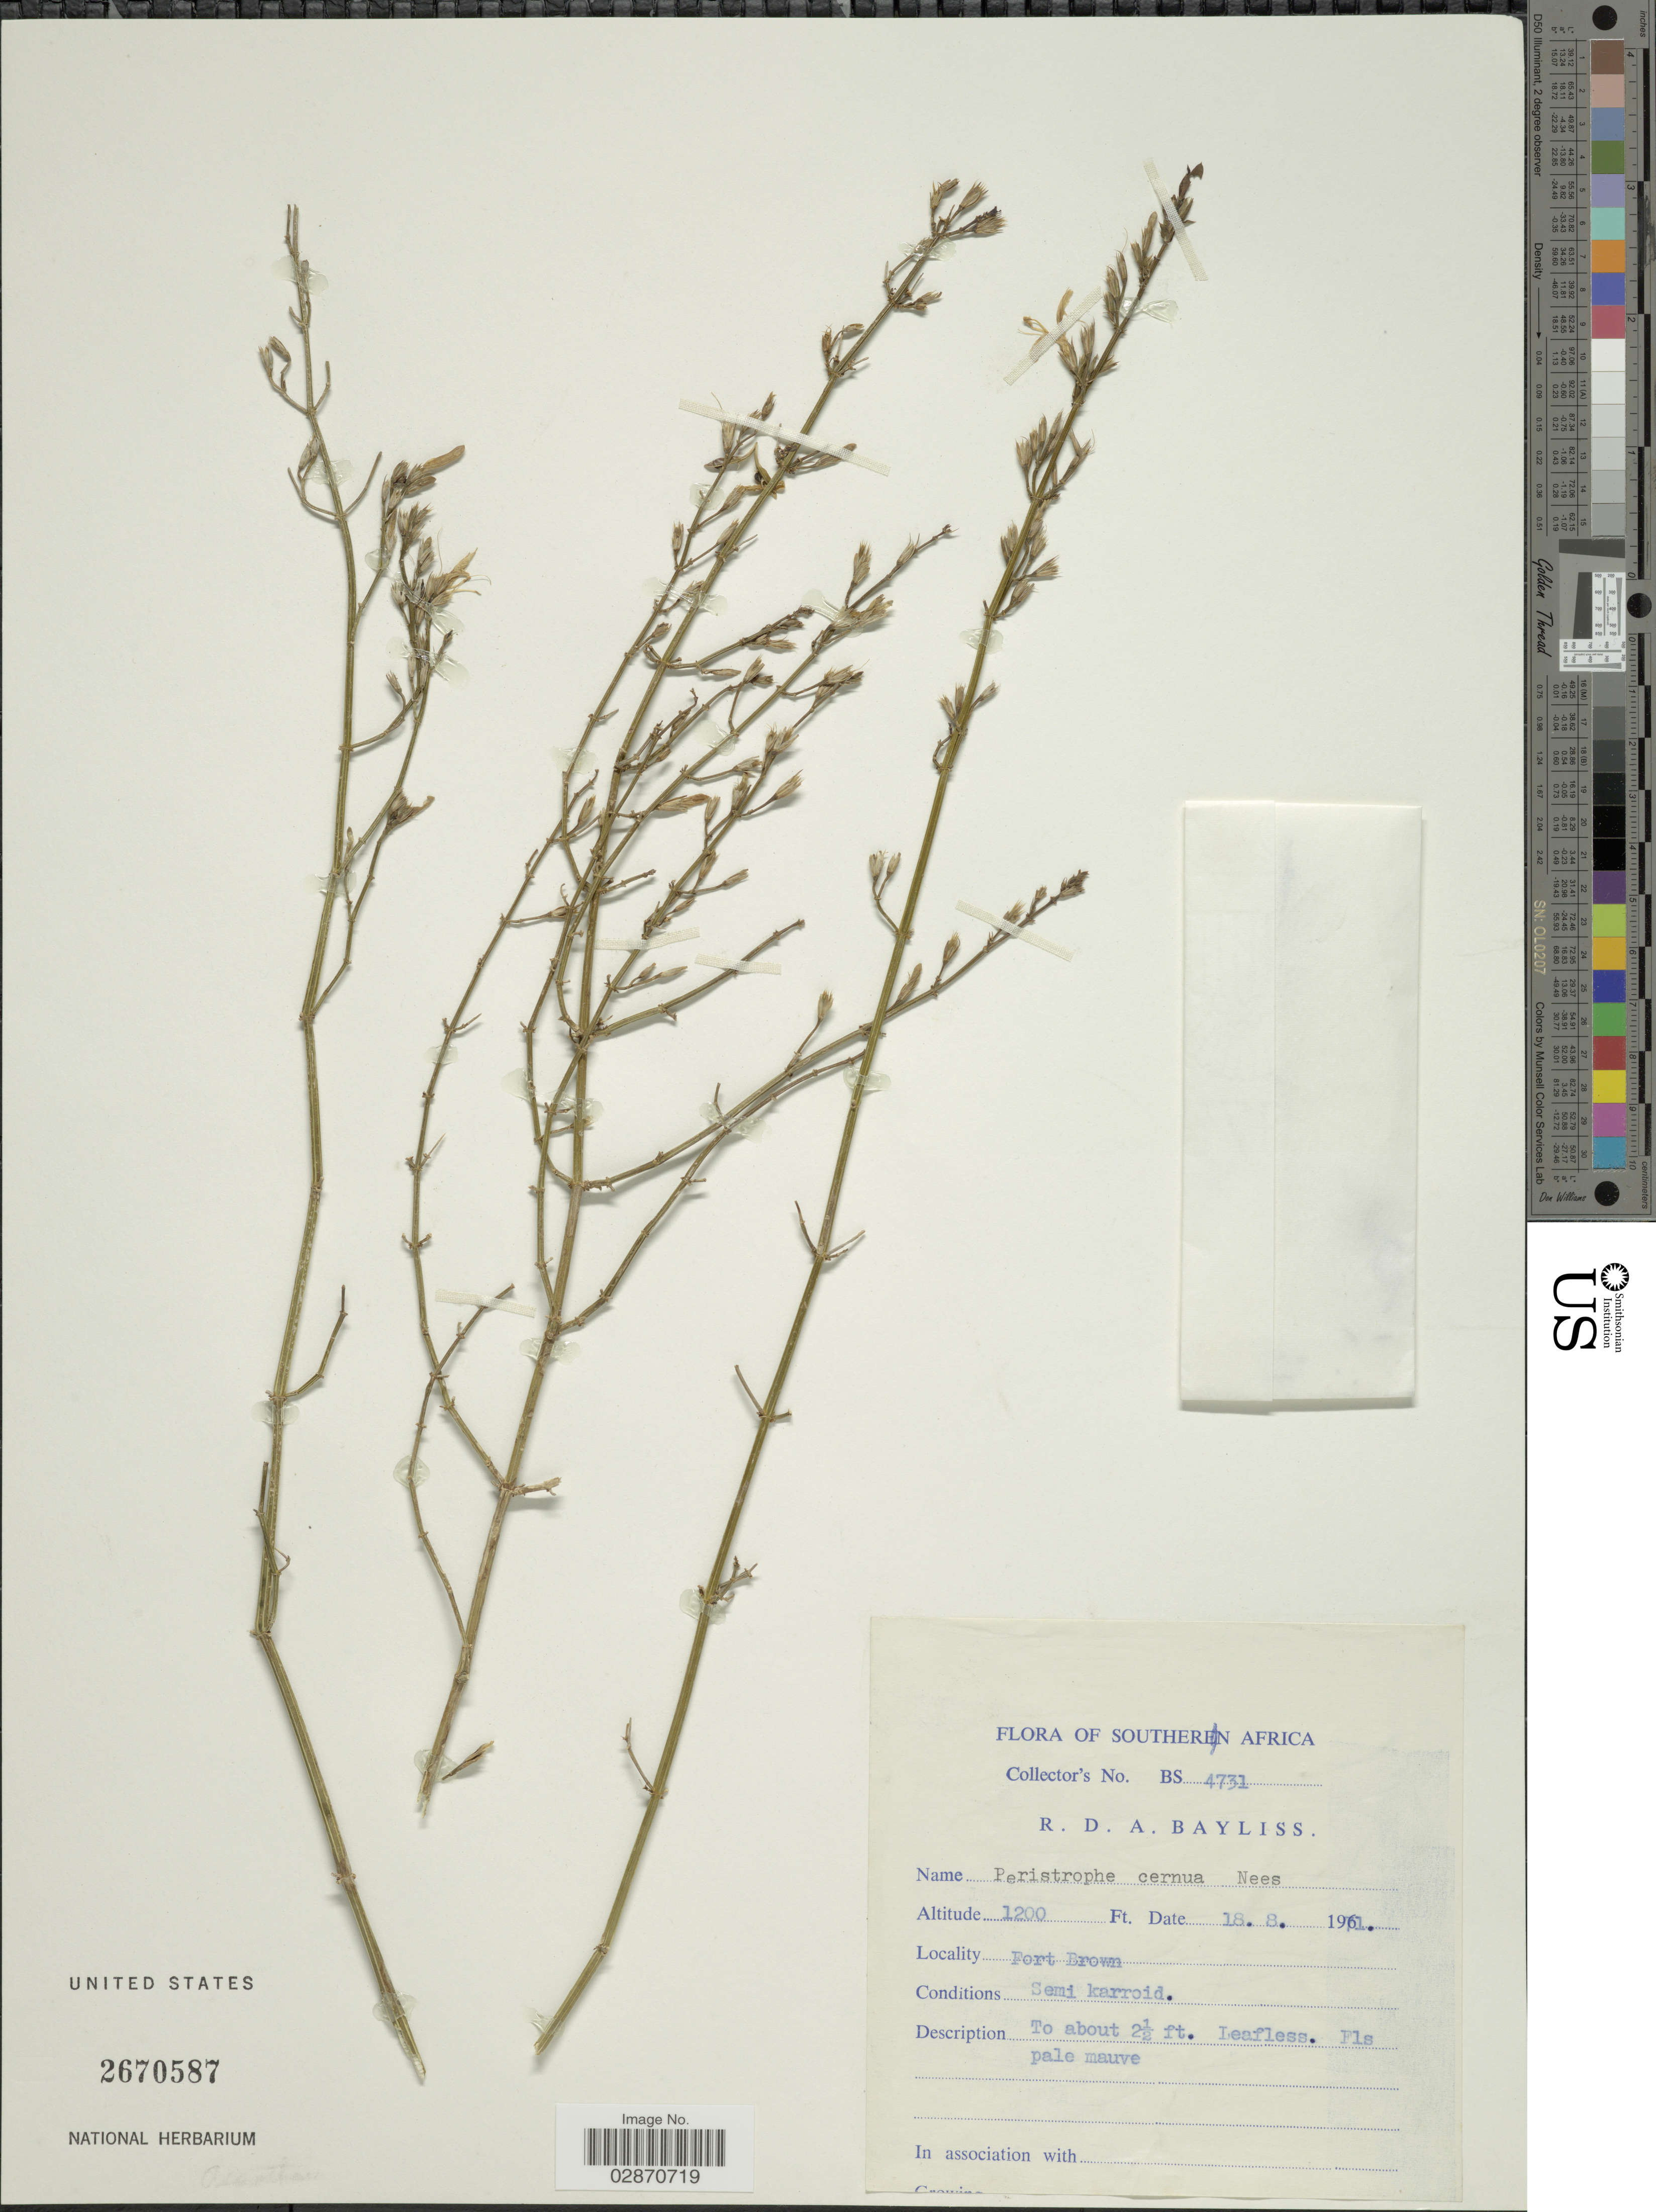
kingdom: Plantae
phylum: Tracheophyta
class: Magnoliopsida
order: Lamiales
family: Acanthaceae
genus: Peristrophe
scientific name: Peristrophe cernua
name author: Nees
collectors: R. Bayliss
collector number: BS 4731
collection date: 1971-08-18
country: South Africa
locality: Southern Africa. Fort Brown. Semi karroid.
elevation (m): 366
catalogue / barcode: US 2670587